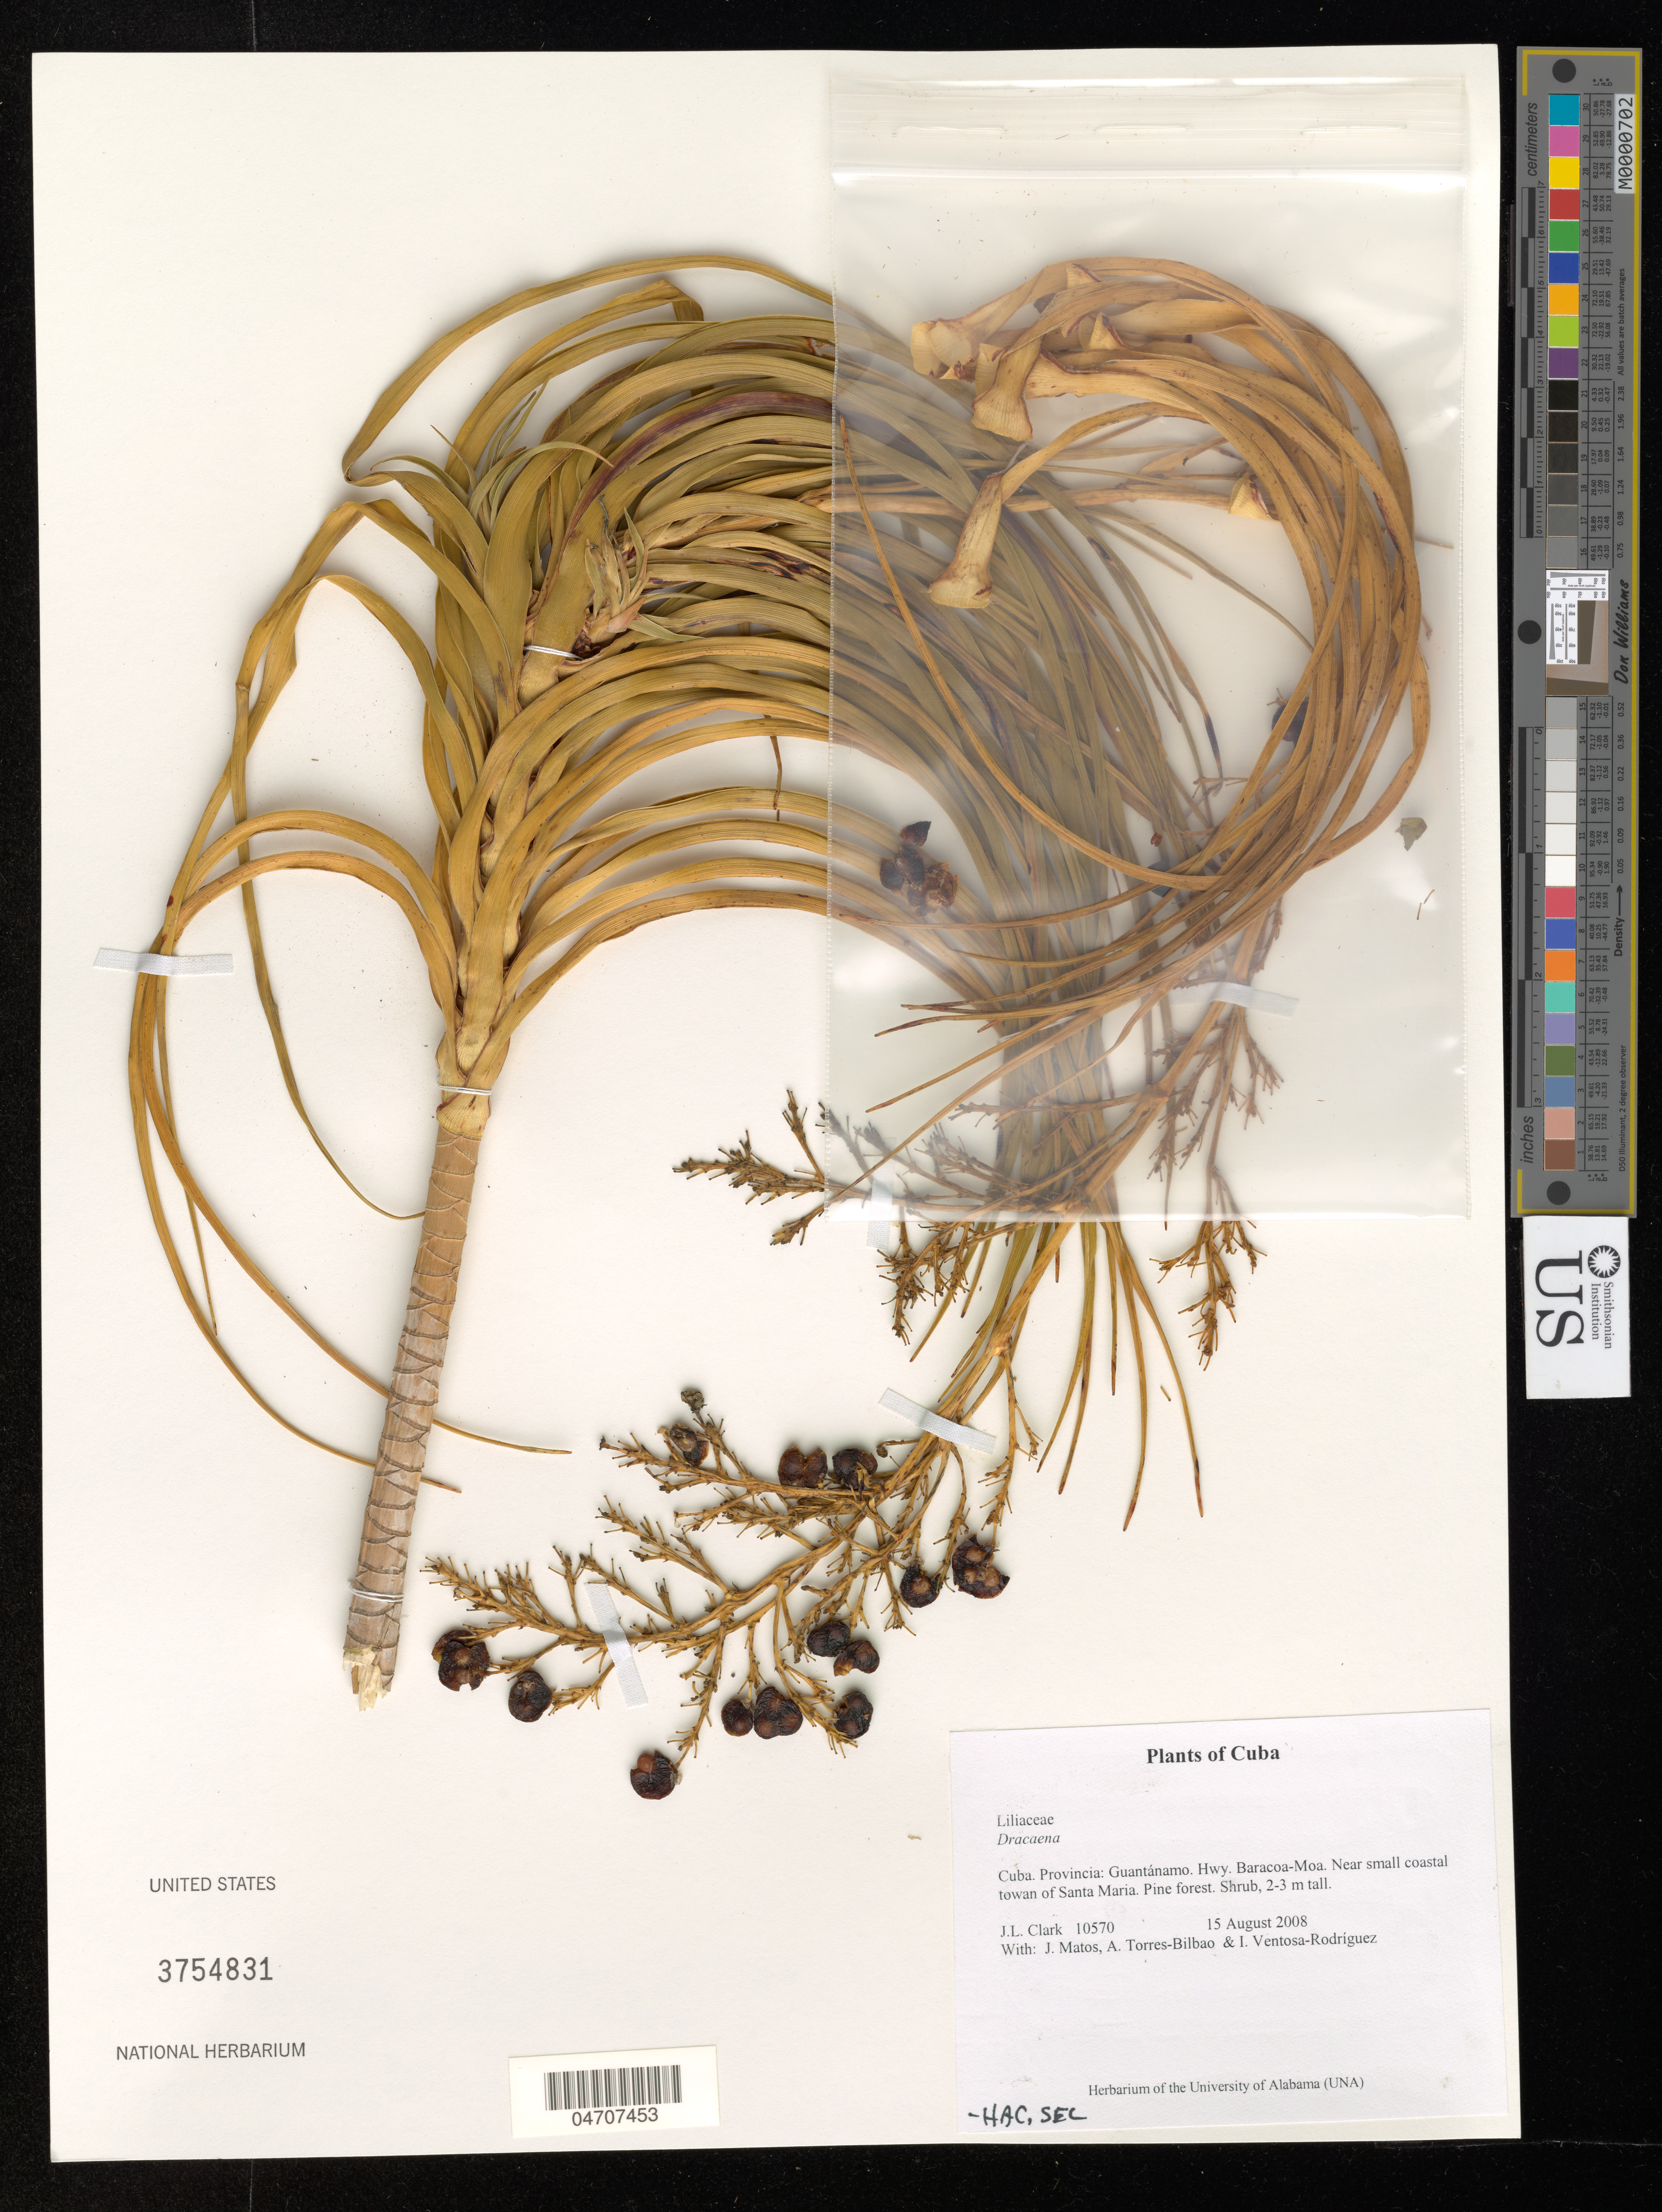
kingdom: Plantae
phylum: Tracheophyta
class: Liliopsida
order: Asparagales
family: Asparagaceae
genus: Dracaena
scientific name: Dracaena sp.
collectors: J. L. Clark, J. Matos, A. Torres-Bilbao & A. Hewitt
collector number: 10570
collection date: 2008-08-15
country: Cuba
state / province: Guantánamo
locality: Hwy. Baracoa-Moa. Near small coastal towan of Santa Maria.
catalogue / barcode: US 3754831